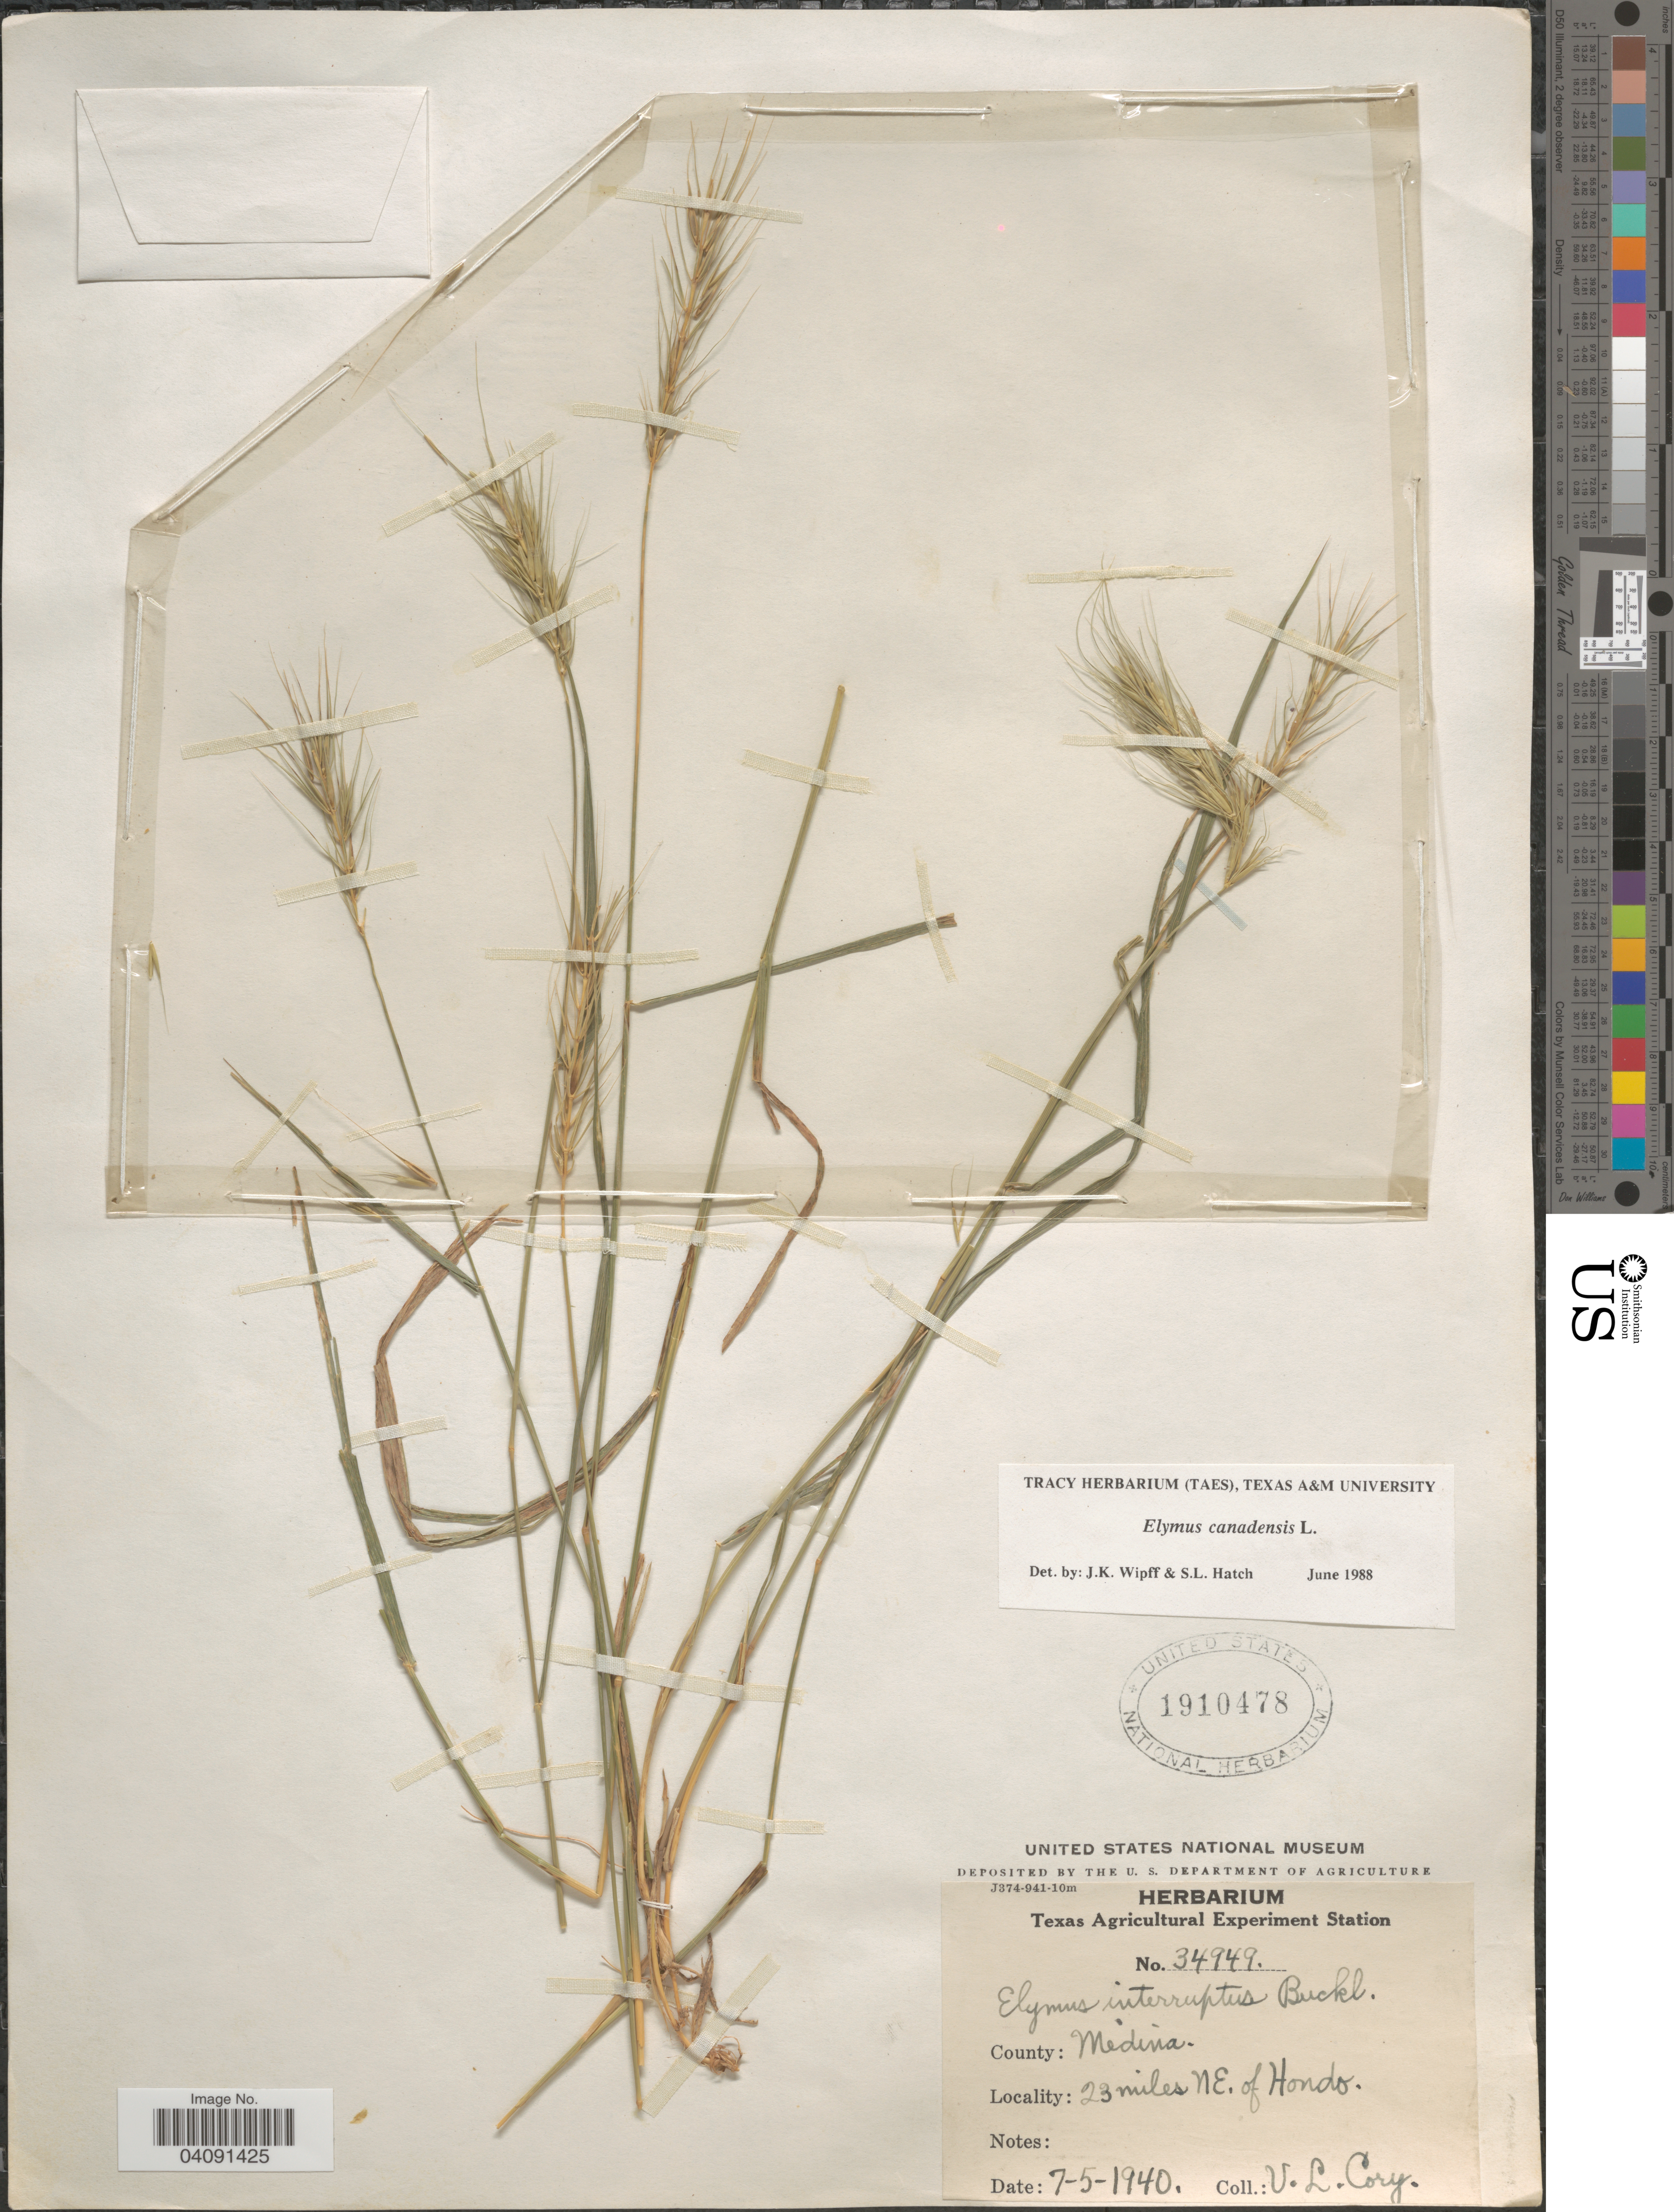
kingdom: Plantae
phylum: Tracheophyta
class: Liliopsida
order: Poales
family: Poaceae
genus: Elymus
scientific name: Elymus canadensis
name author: L.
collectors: V. Cory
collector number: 34949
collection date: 1940-07-05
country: United States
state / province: Texas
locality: County: Medina. 23 miles NE. of Hondo.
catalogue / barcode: US 1910478